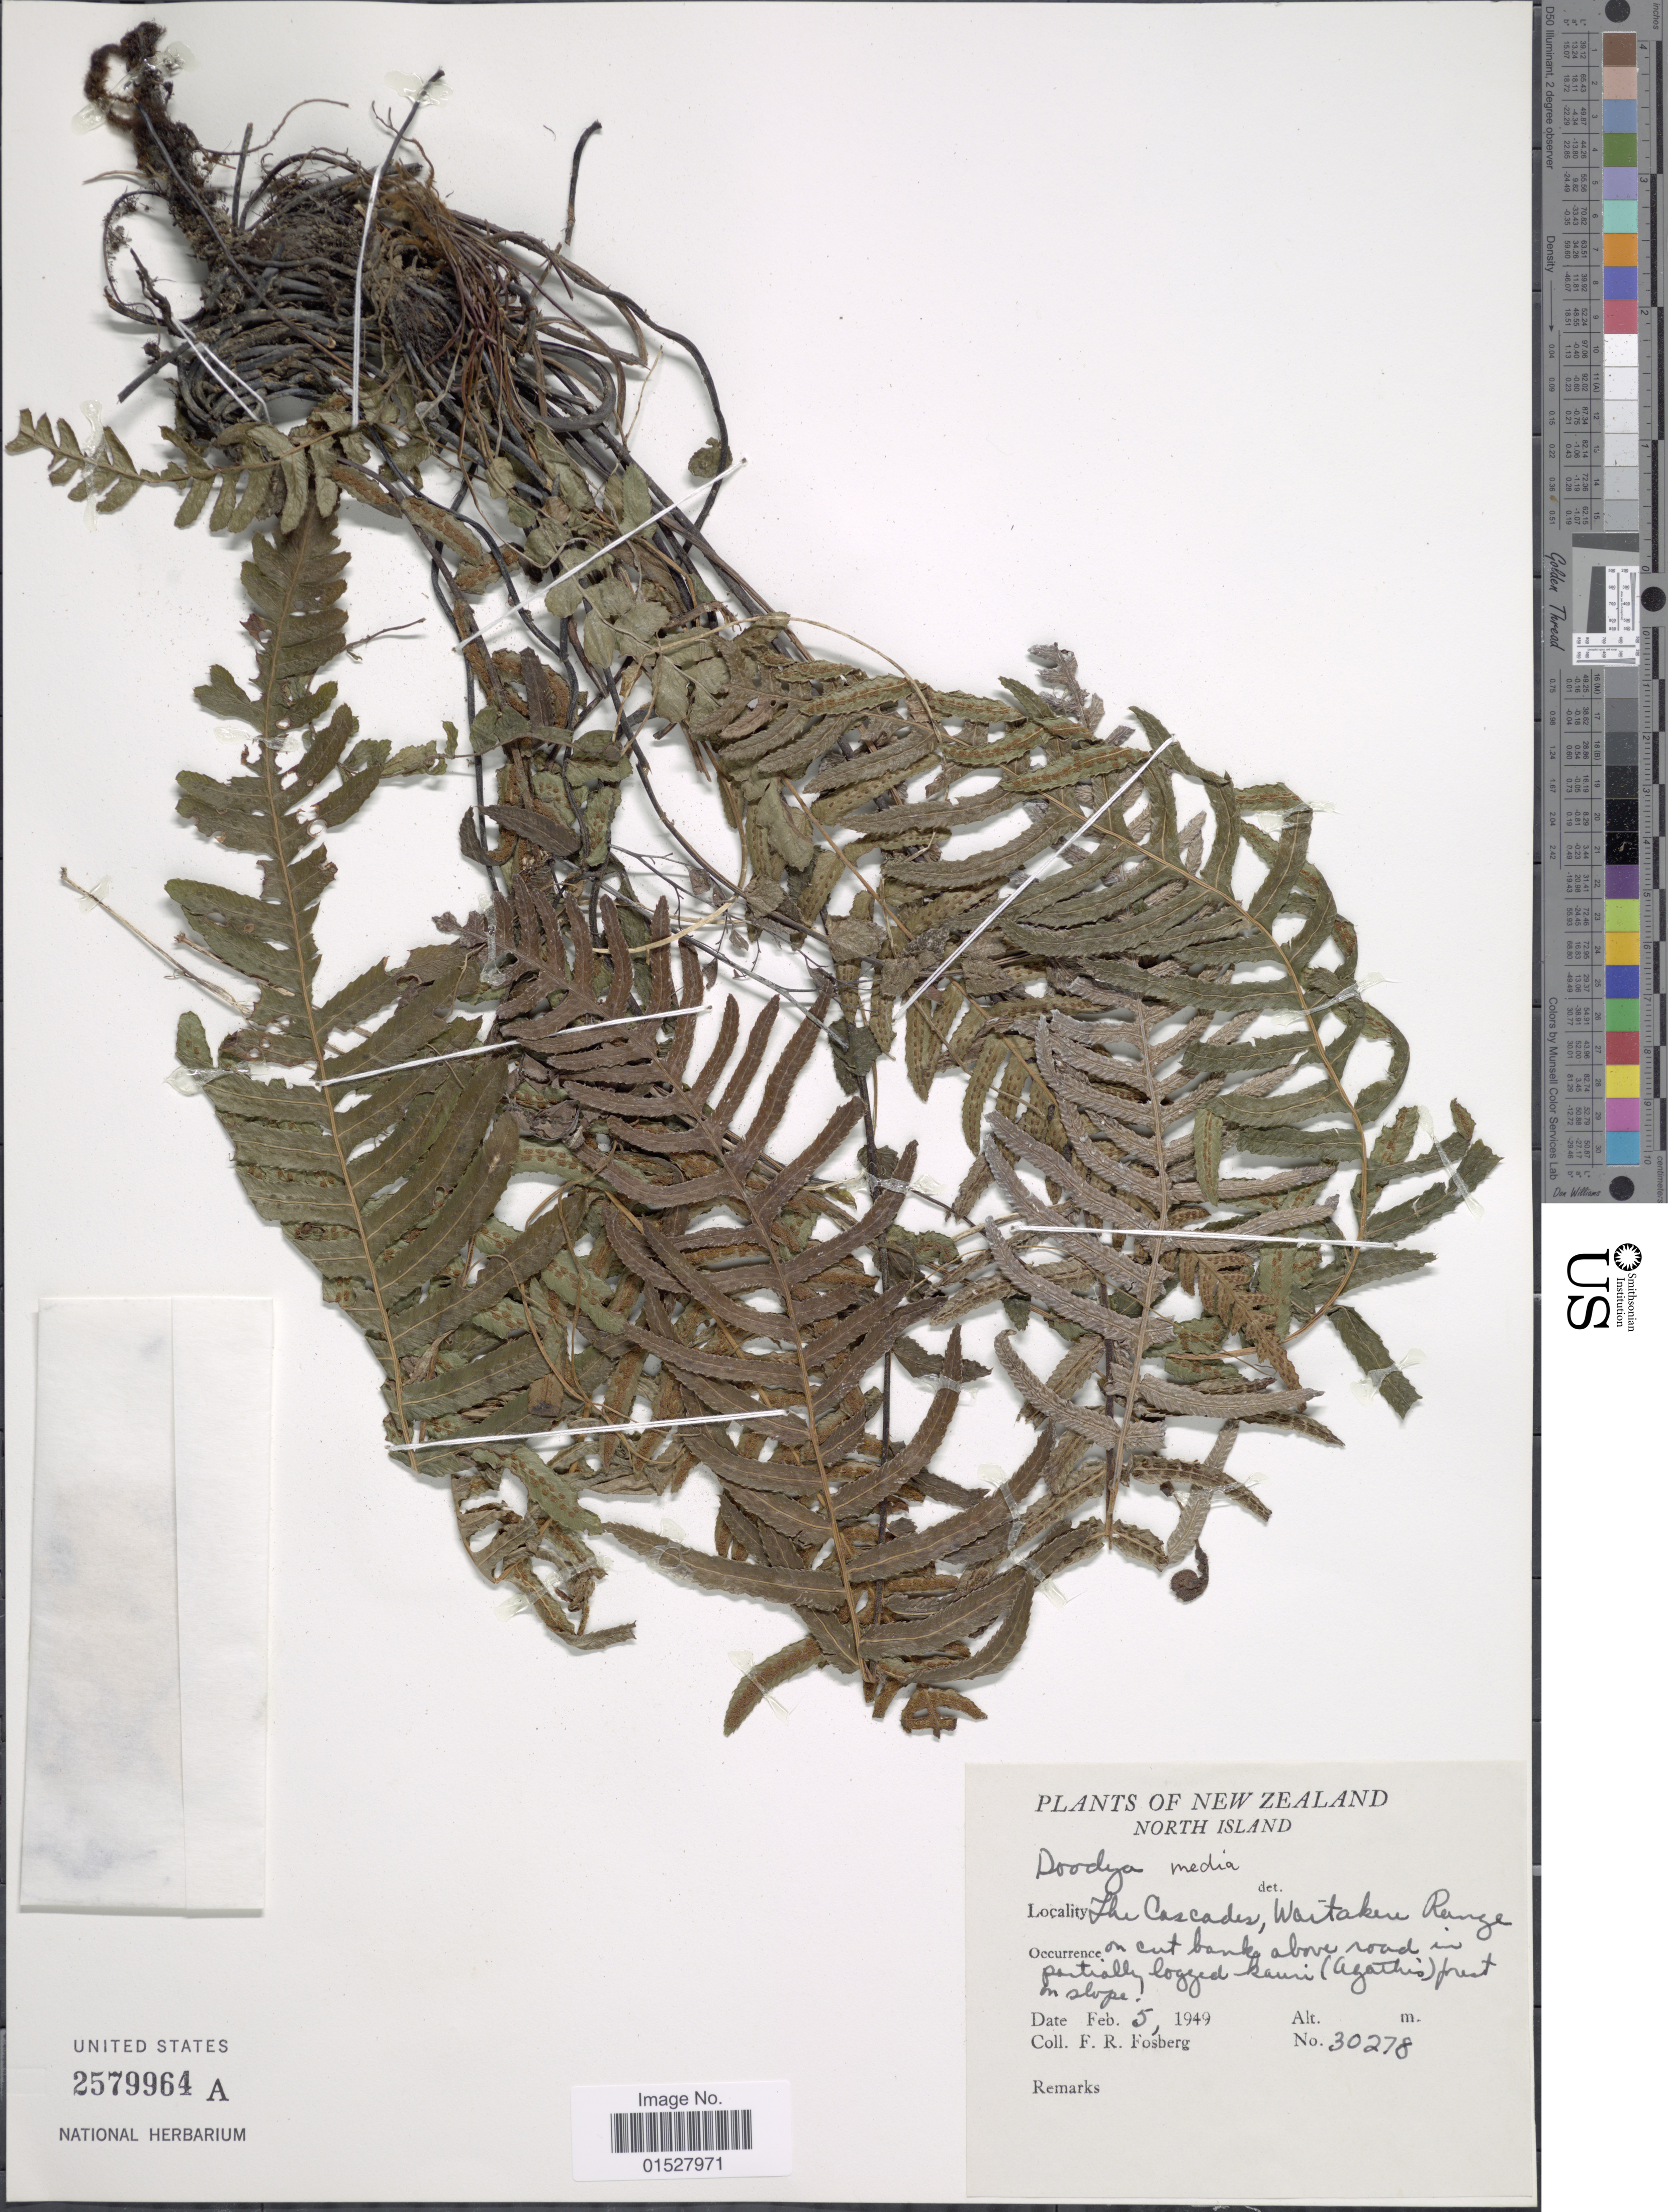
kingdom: Plantae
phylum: Tracheophyta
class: Polypodiopsida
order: Polypodiales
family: Blechnaceae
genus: Blechnum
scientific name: Blechnum medium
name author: (R. Br.) Christenh.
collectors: F. R. Fosberg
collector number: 30278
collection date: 1949-02-05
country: New Zealand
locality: North Island, The Cascades, Waitakere Range, on cut banks above road in partially logged kauri (agathis) forest on slope.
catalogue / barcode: US 2579964A